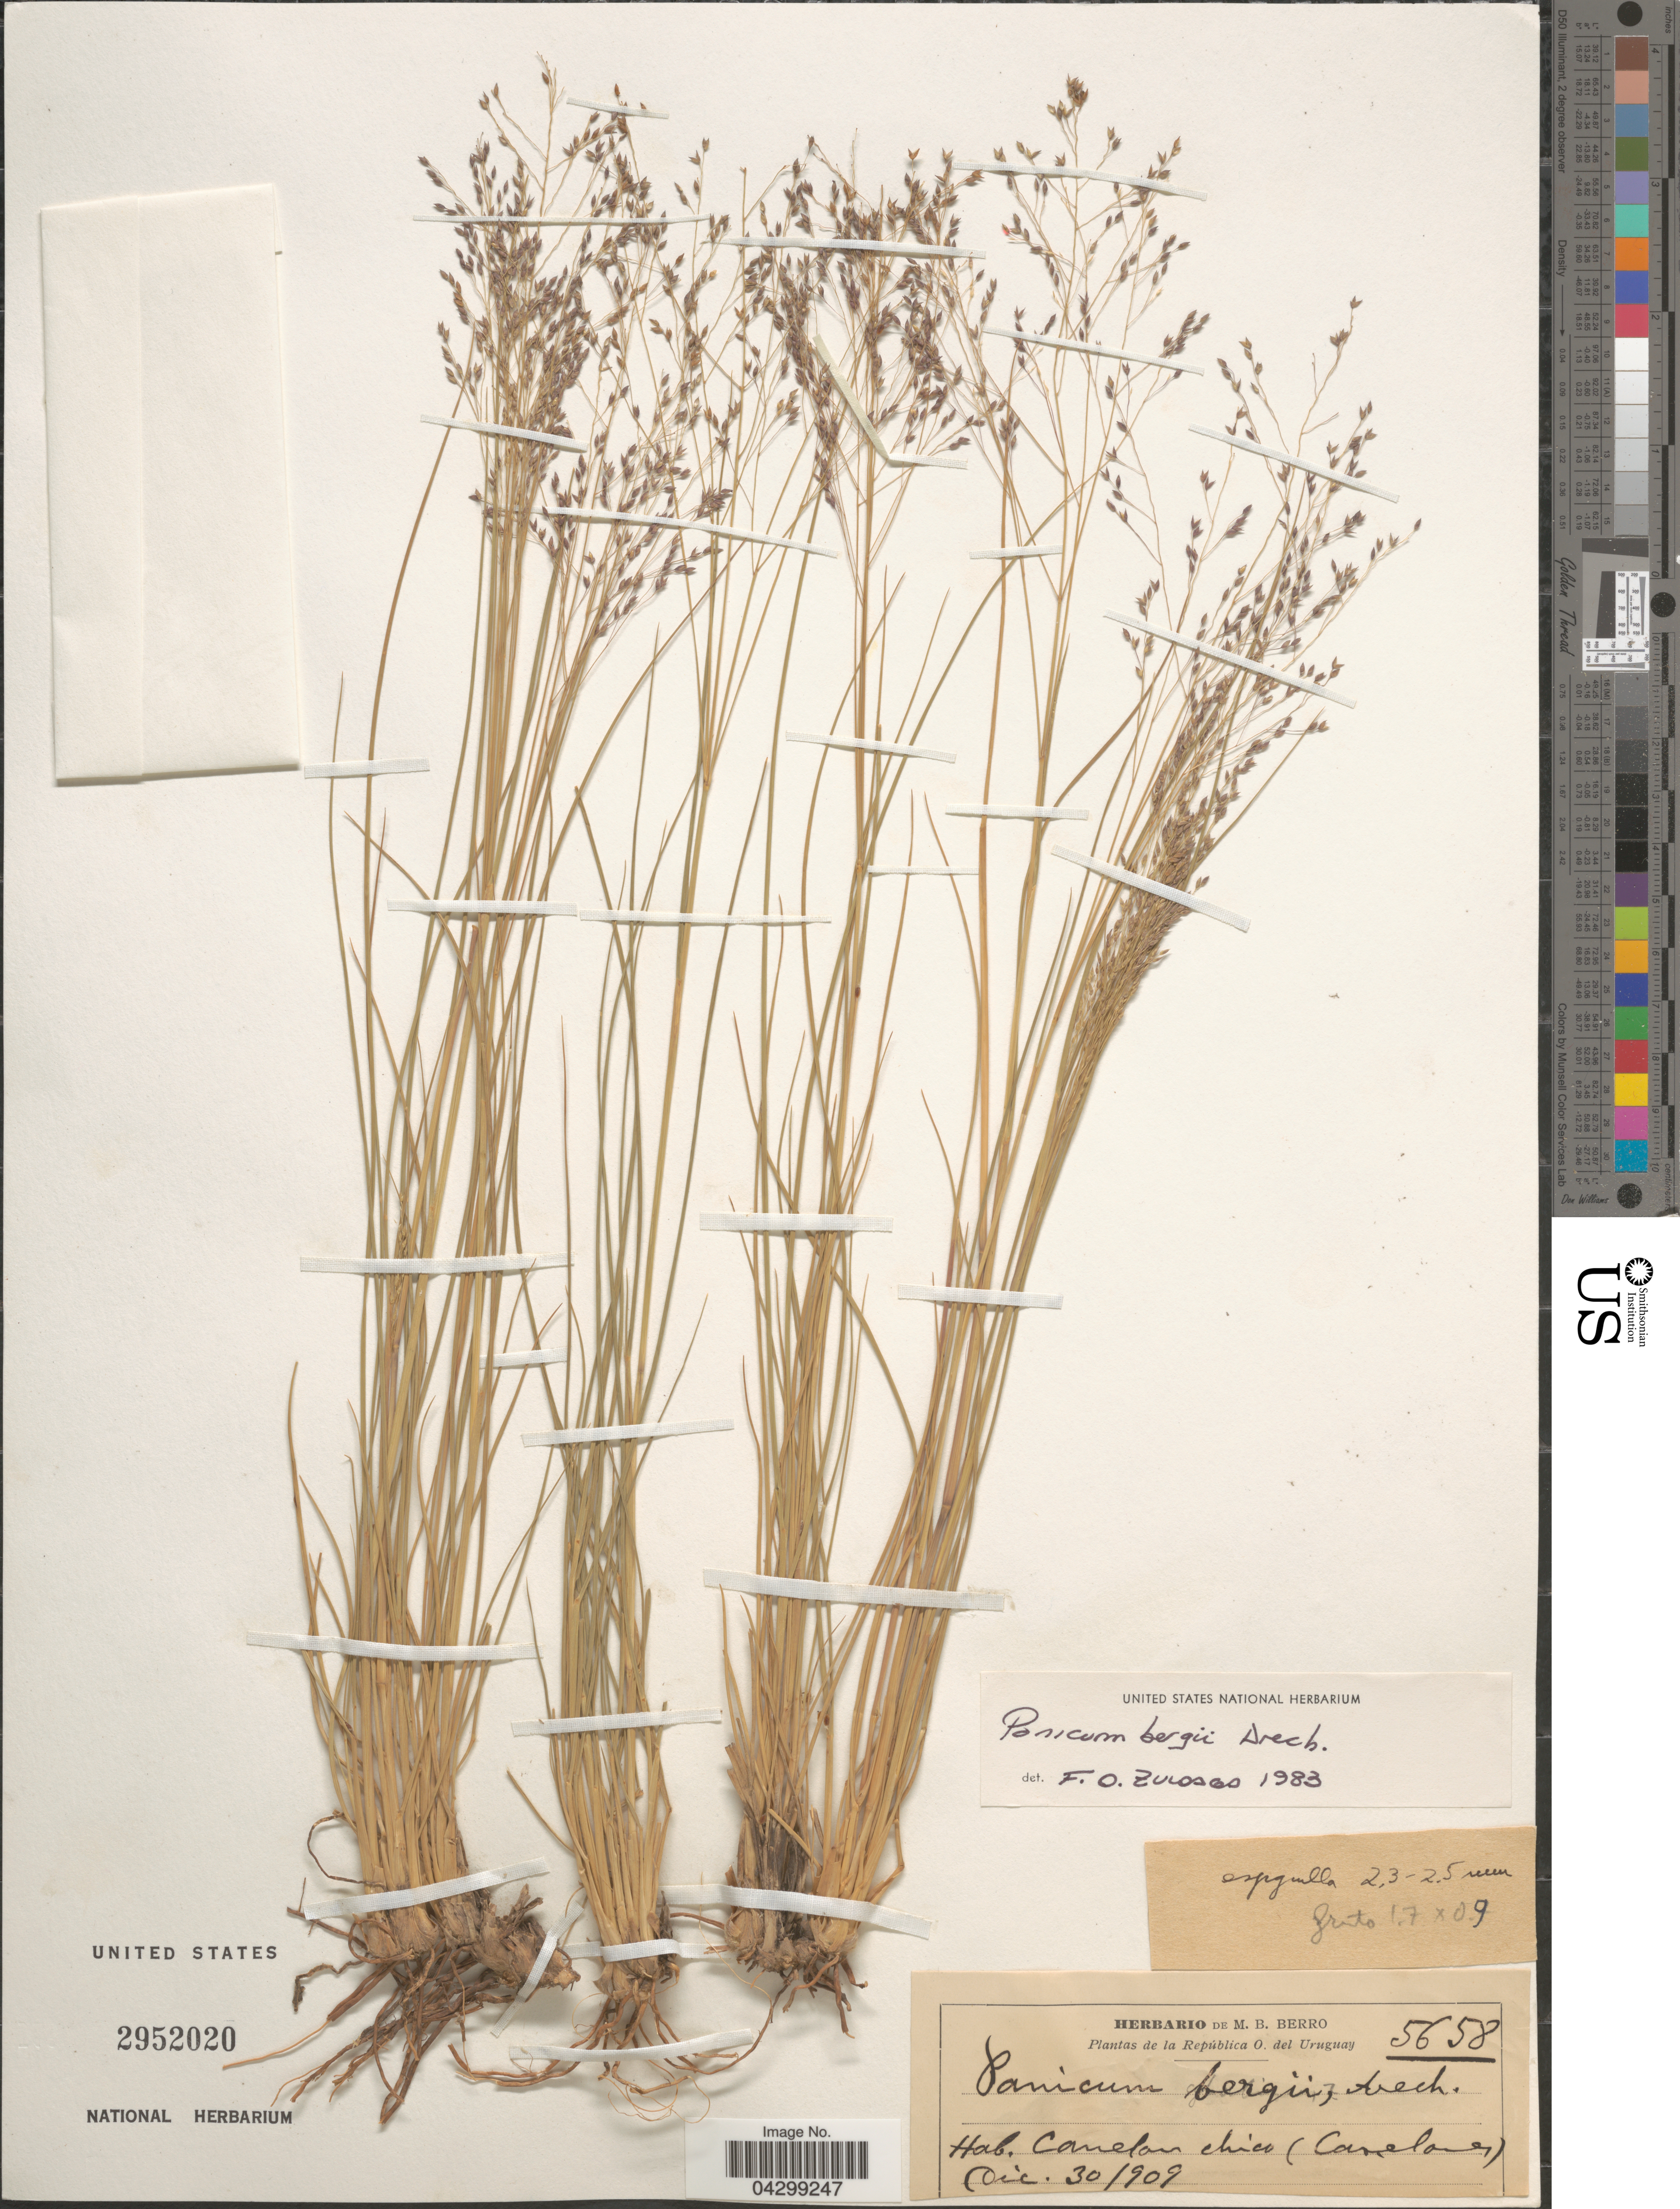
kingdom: Plantae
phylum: Tracheophyta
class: Liliopsida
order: Poales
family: Poaceae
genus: Panicum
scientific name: Panicum bergii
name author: Arechav.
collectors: Ex herb. M. B. Berro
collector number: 5658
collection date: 1909-12-30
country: Uruguay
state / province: Canelones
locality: República O. del Uruguay. Canelon chico.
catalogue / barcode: US 2952020